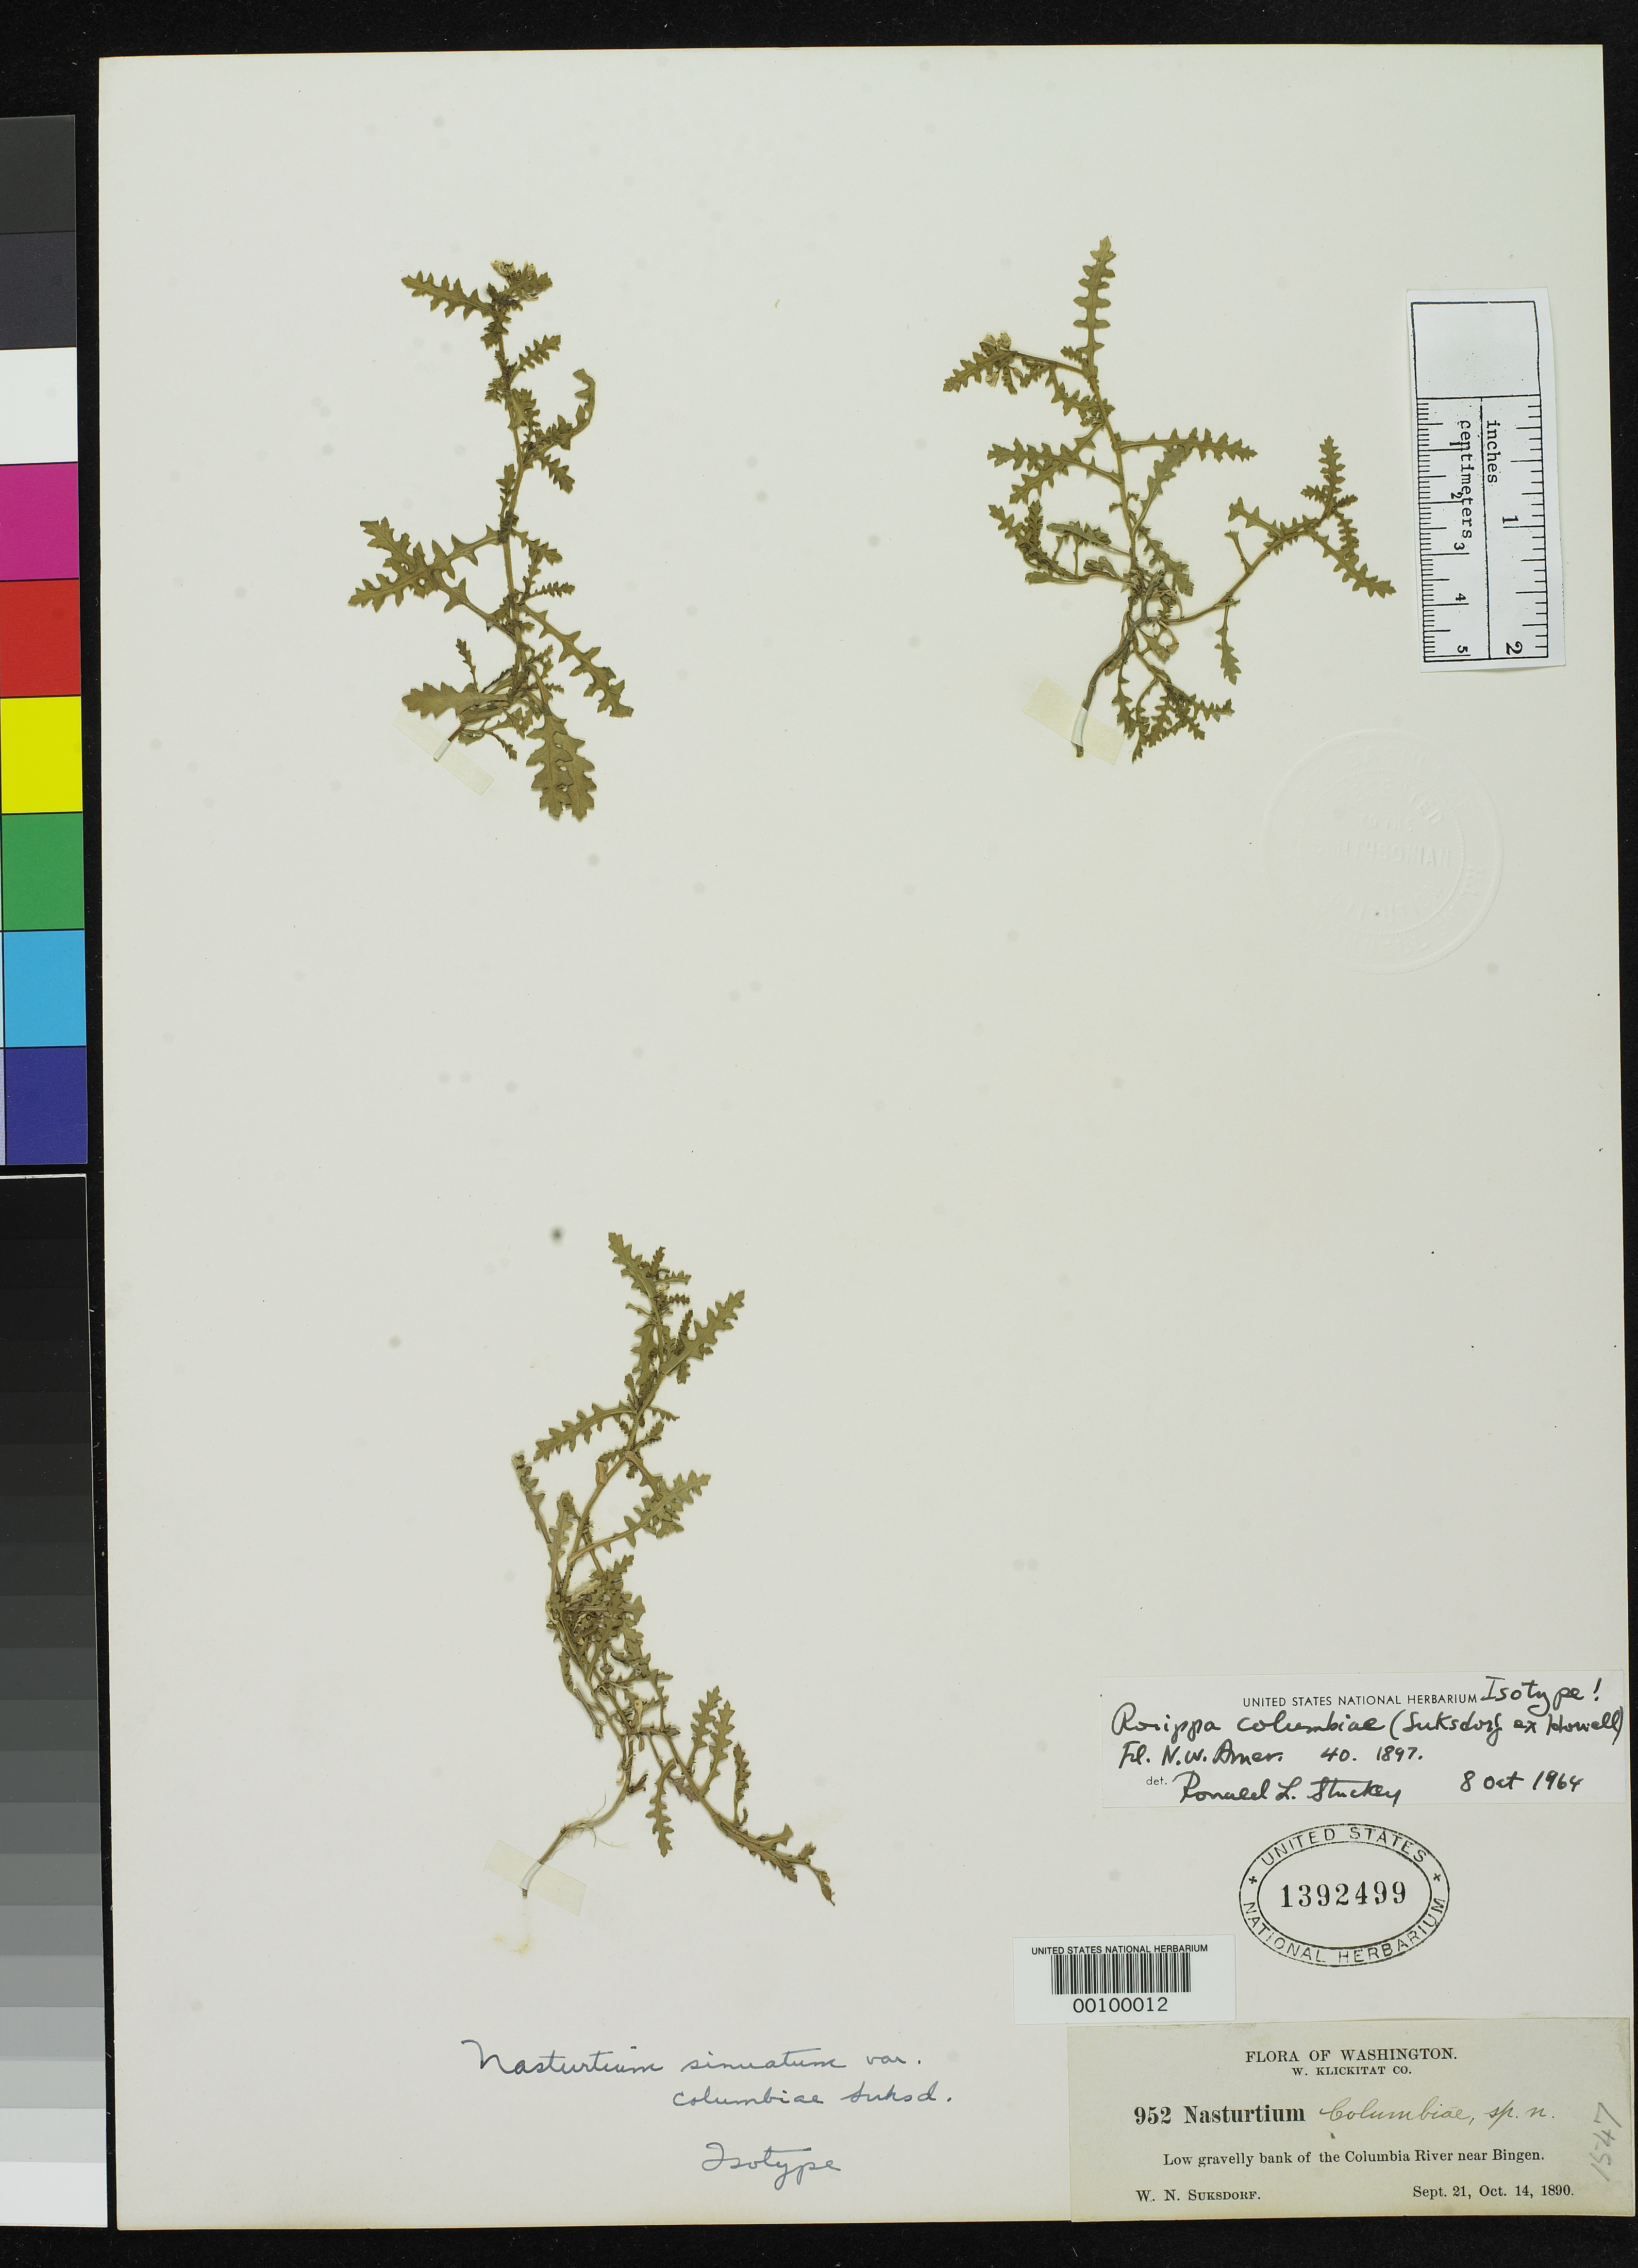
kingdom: Plantae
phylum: Tracheophyta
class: Magnoliopsida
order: Brassicales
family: Brassicaceae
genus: Nasturtium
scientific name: Nasturtium sinuatum var. columbiae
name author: Suksd. ex B.L. Rob. in A. Gray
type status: Isotype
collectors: W. N. Suksdorf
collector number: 952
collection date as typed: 21 Sep 1890 and 14 Oct 1890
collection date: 1890-09-21,1890-10-14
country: United States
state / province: Washington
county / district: Klickitat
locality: Columbia River near Bingen.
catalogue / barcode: US 1392499